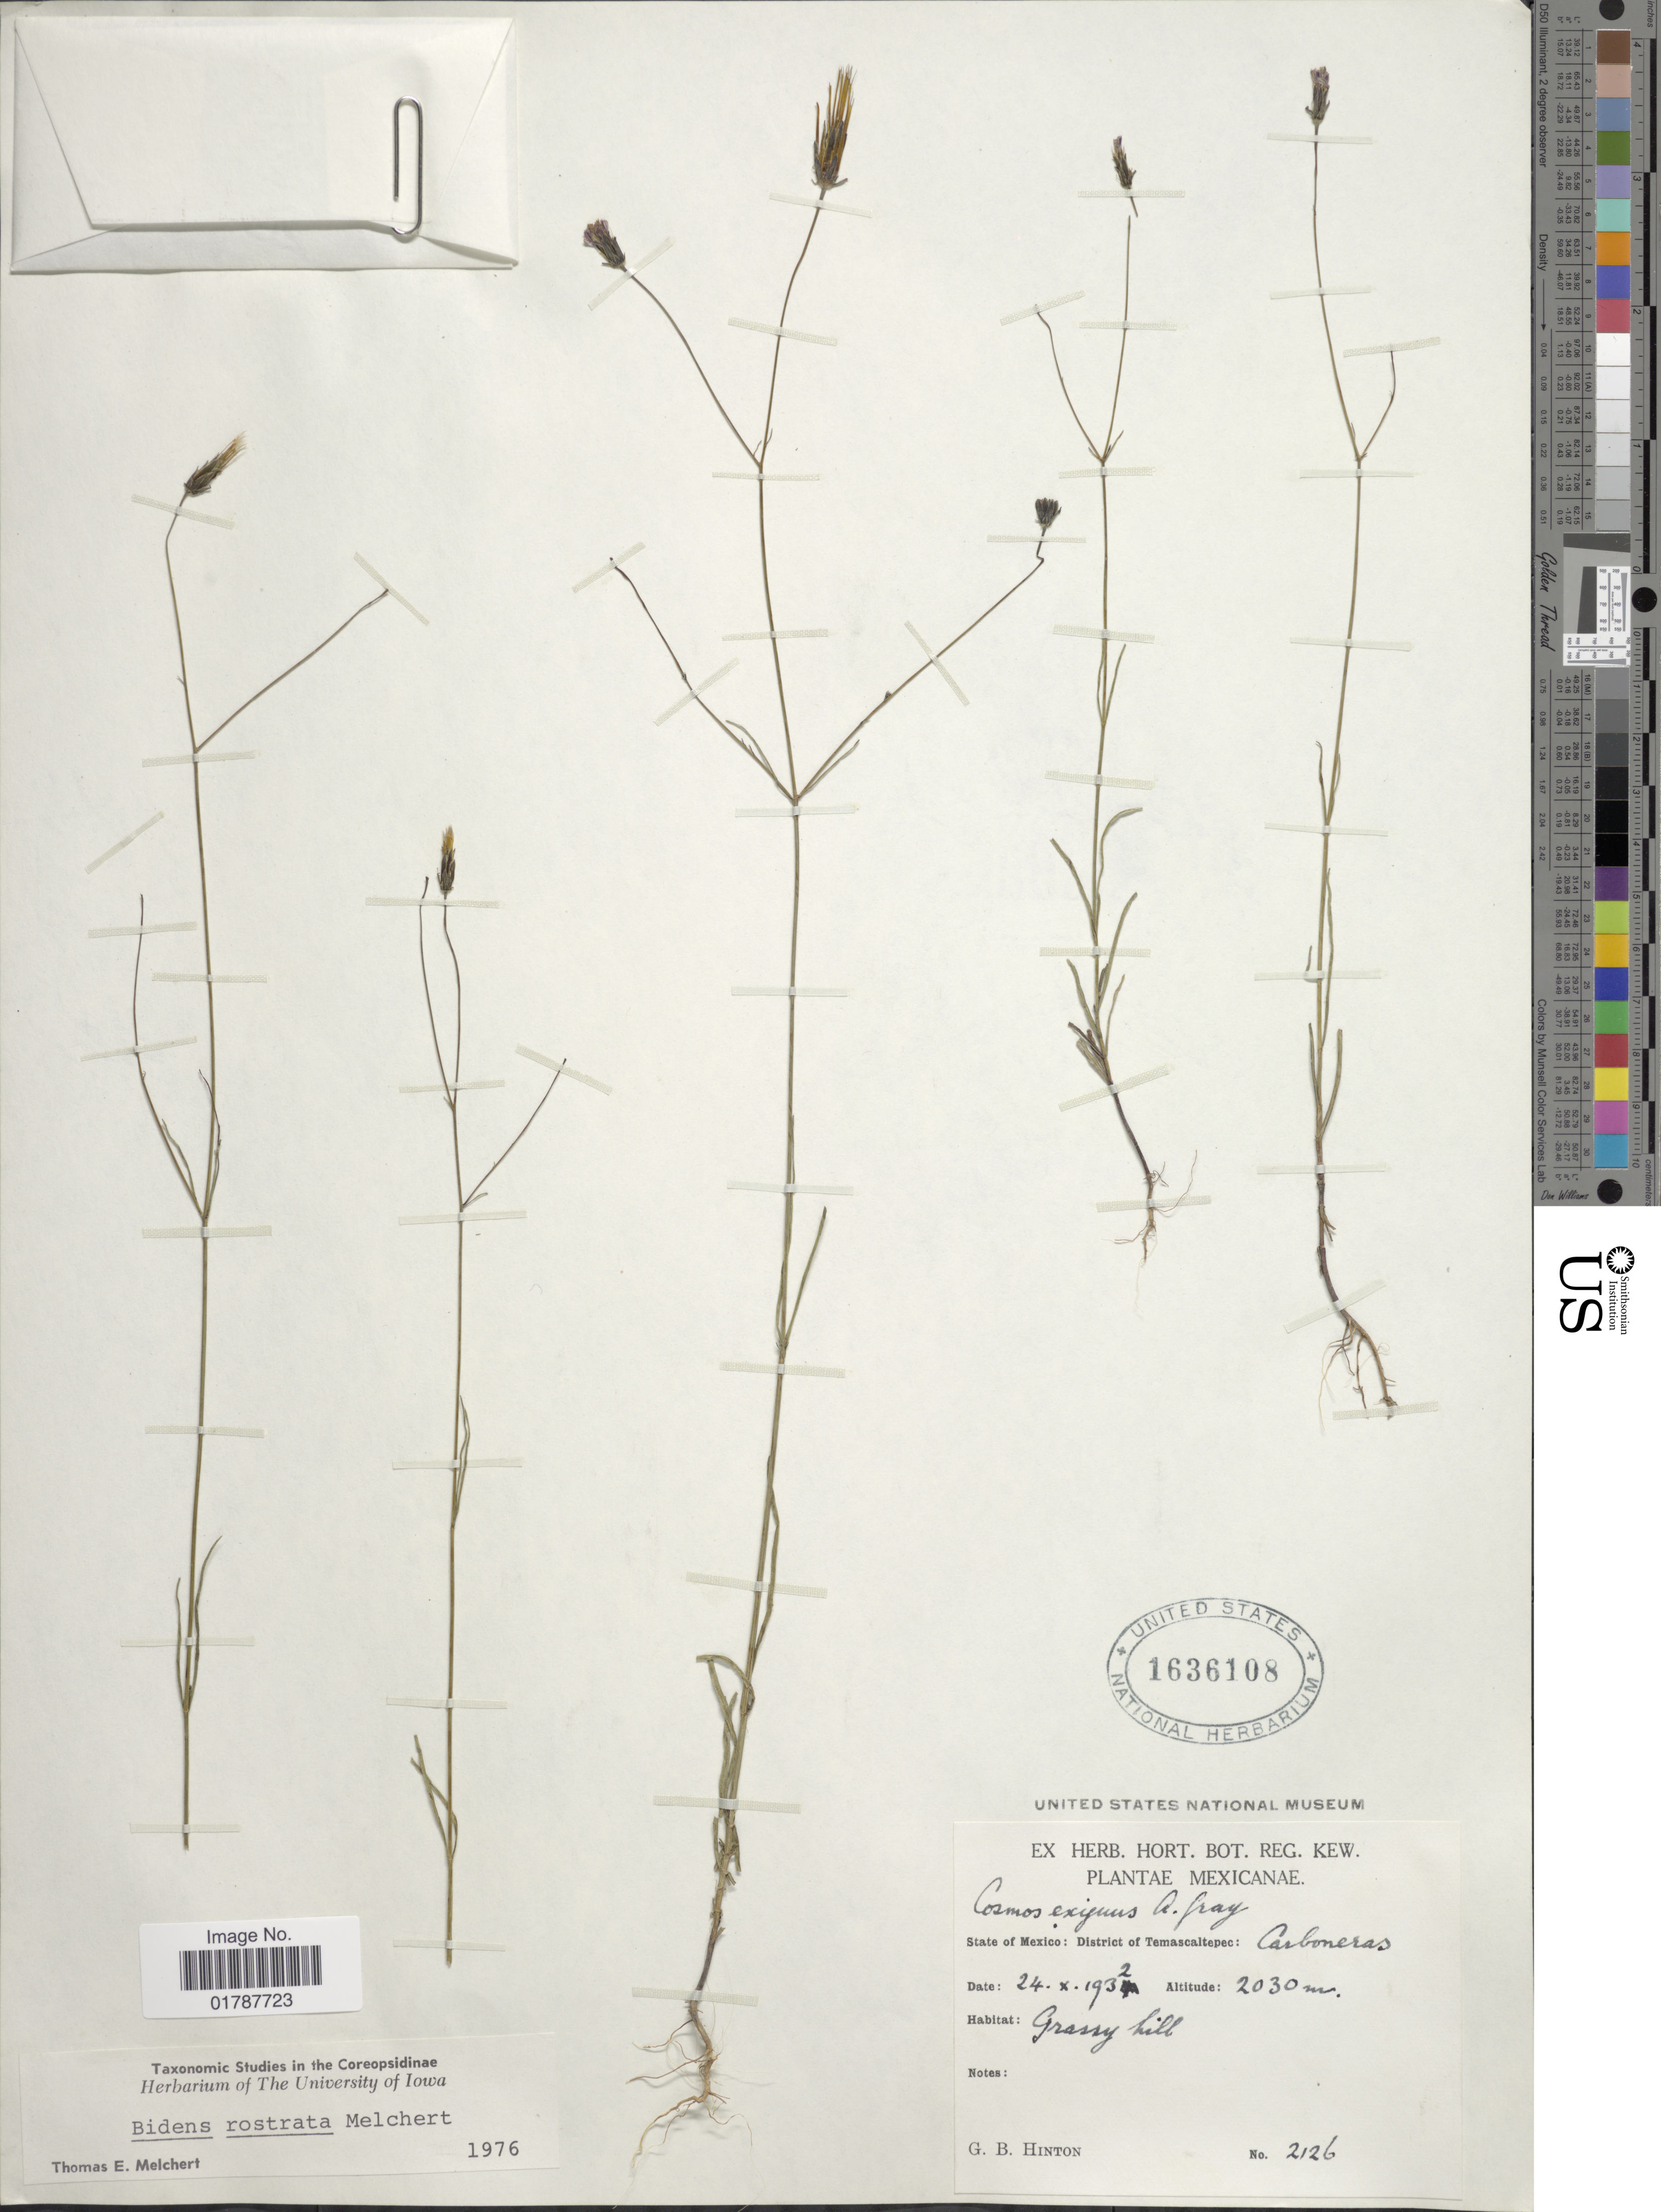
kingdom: Plantae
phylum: Tracheophyta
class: Magnoliopsida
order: Asterales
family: Asteraceae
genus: Bidens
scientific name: Bidens rostrata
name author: Melchert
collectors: G. B. Hinton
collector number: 2126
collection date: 1932-10-24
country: Mexico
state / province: México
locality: State of Mexico: District of Temascaltepec: Carboneras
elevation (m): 2030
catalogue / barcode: US 1636108